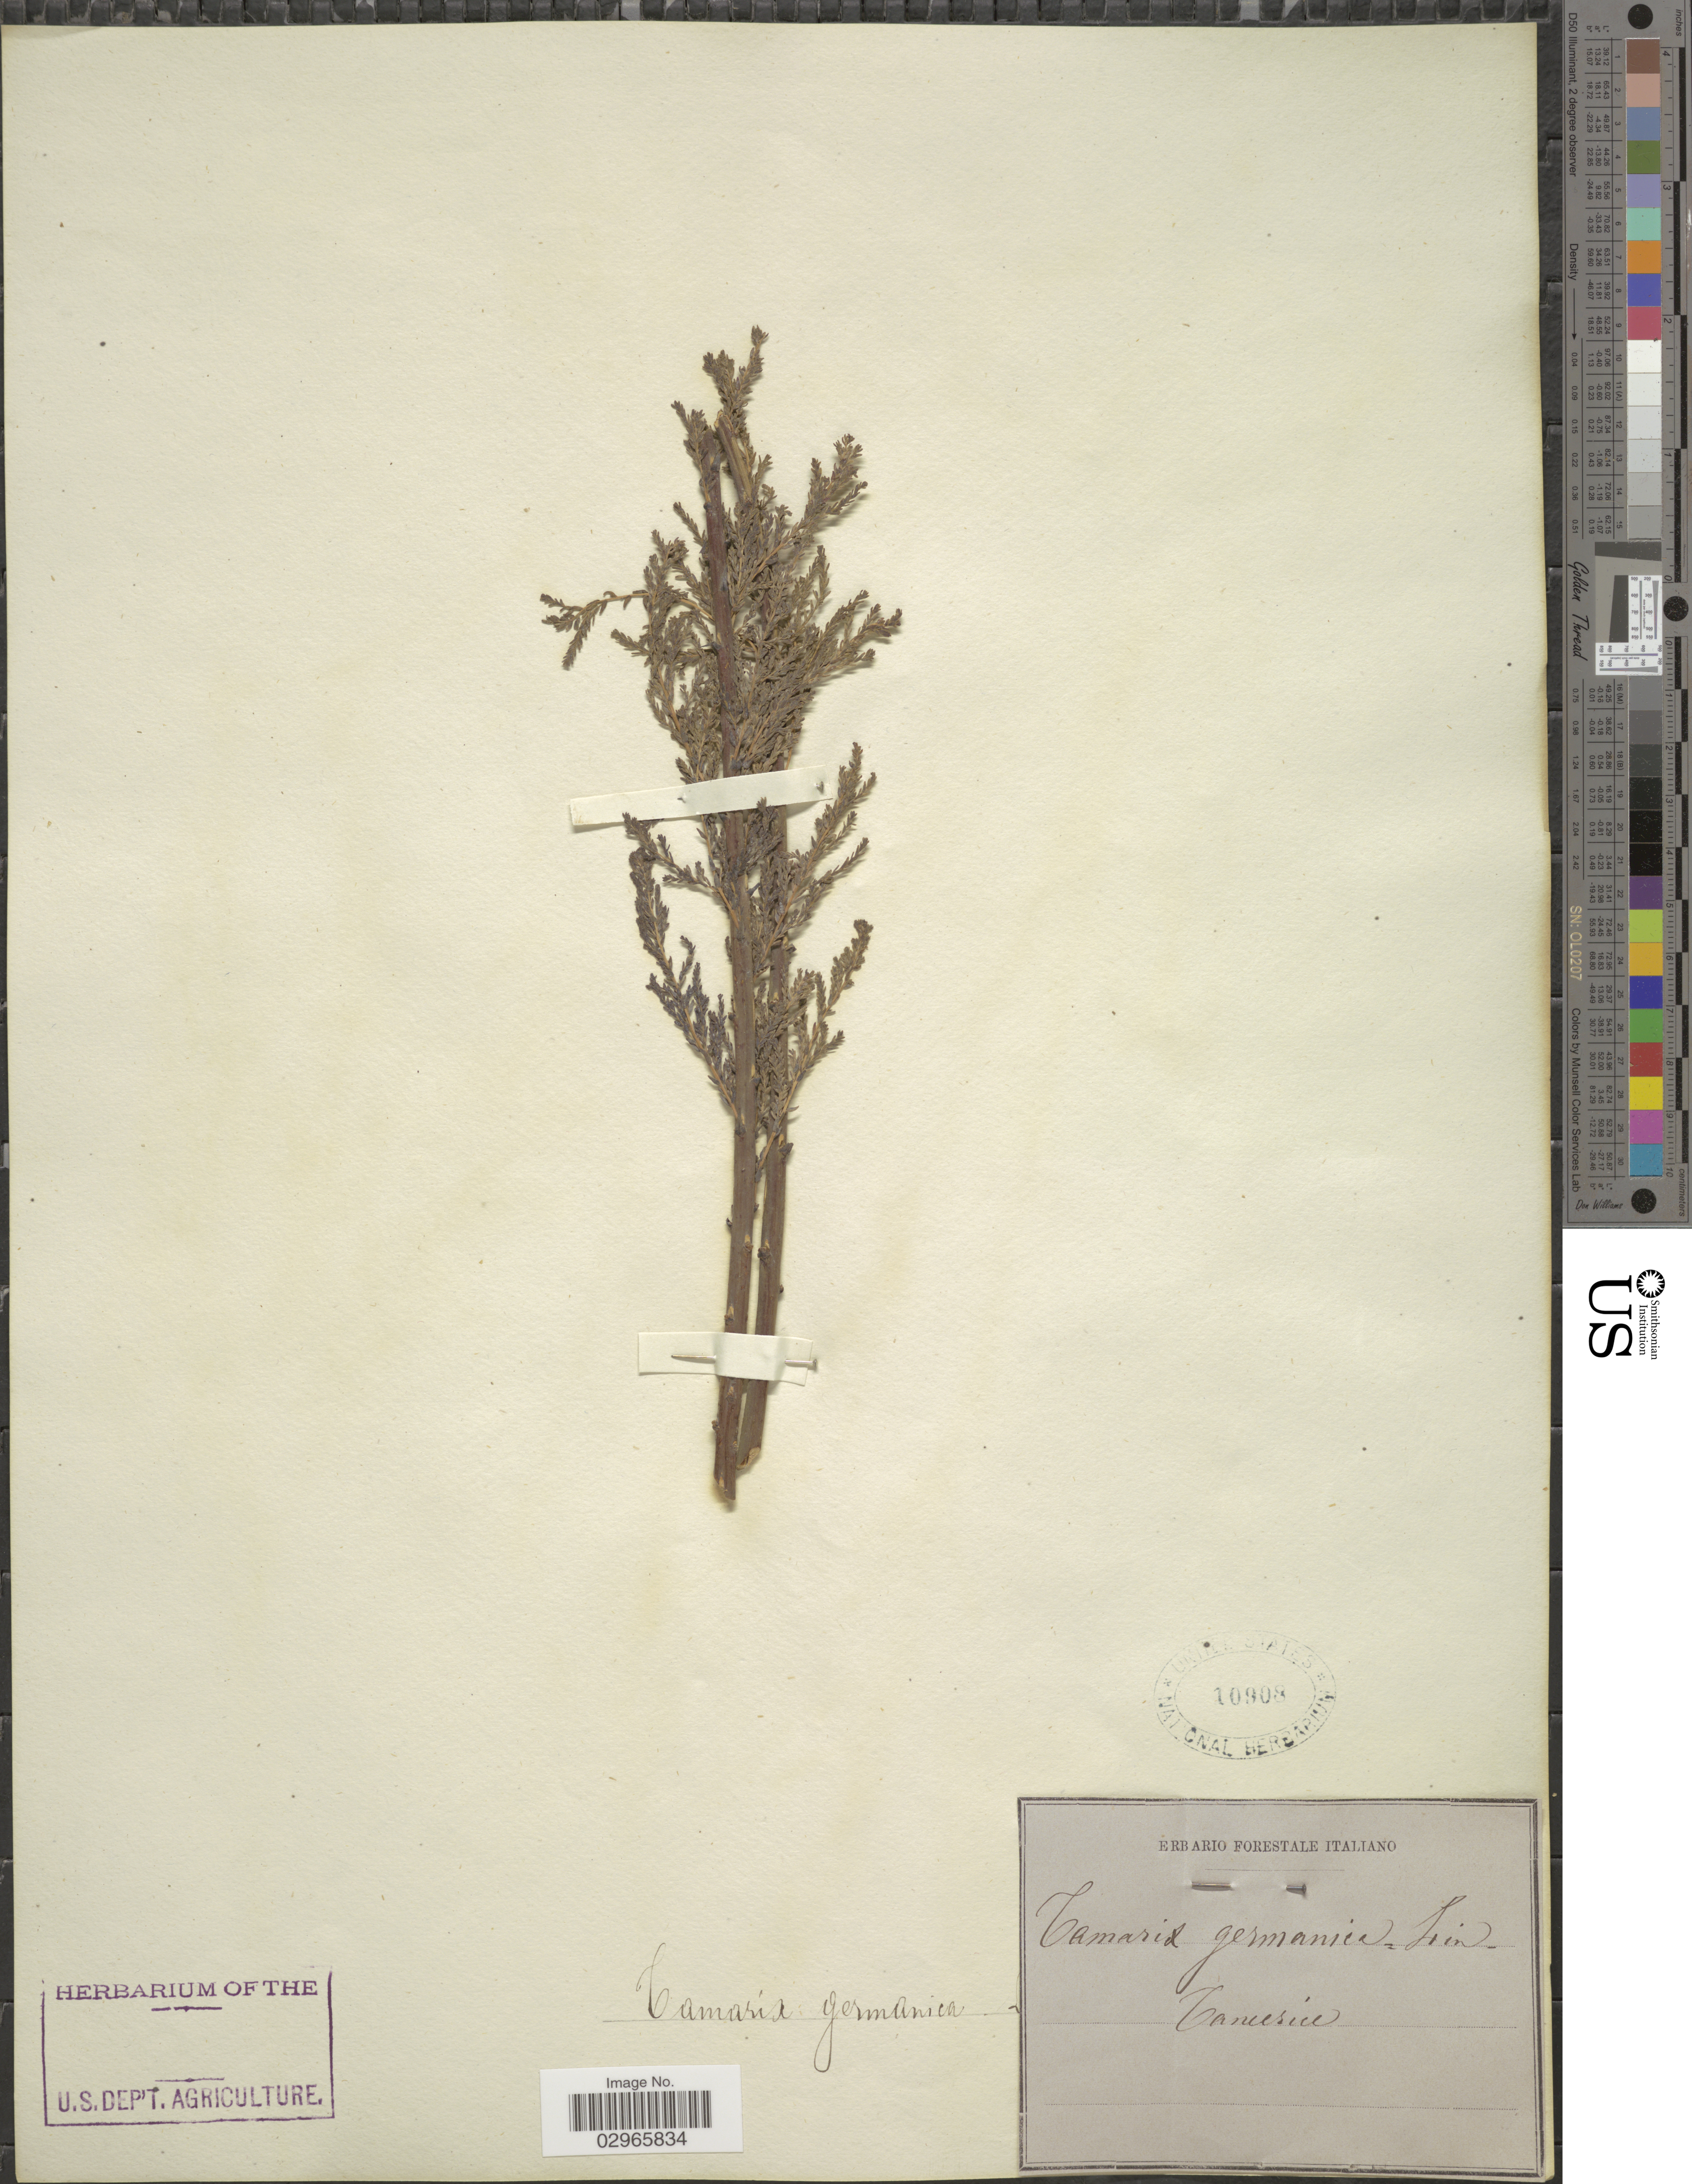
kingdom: Plantae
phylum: Tracheophyta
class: Magnoliopsida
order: Caryophyllales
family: Tamaricaceae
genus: Myricaria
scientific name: Myricaria germanica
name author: (L.) Desv.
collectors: Ex herb. Forestale Italiano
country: Italy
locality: Taniesice [interpreted].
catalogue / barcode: US 10908